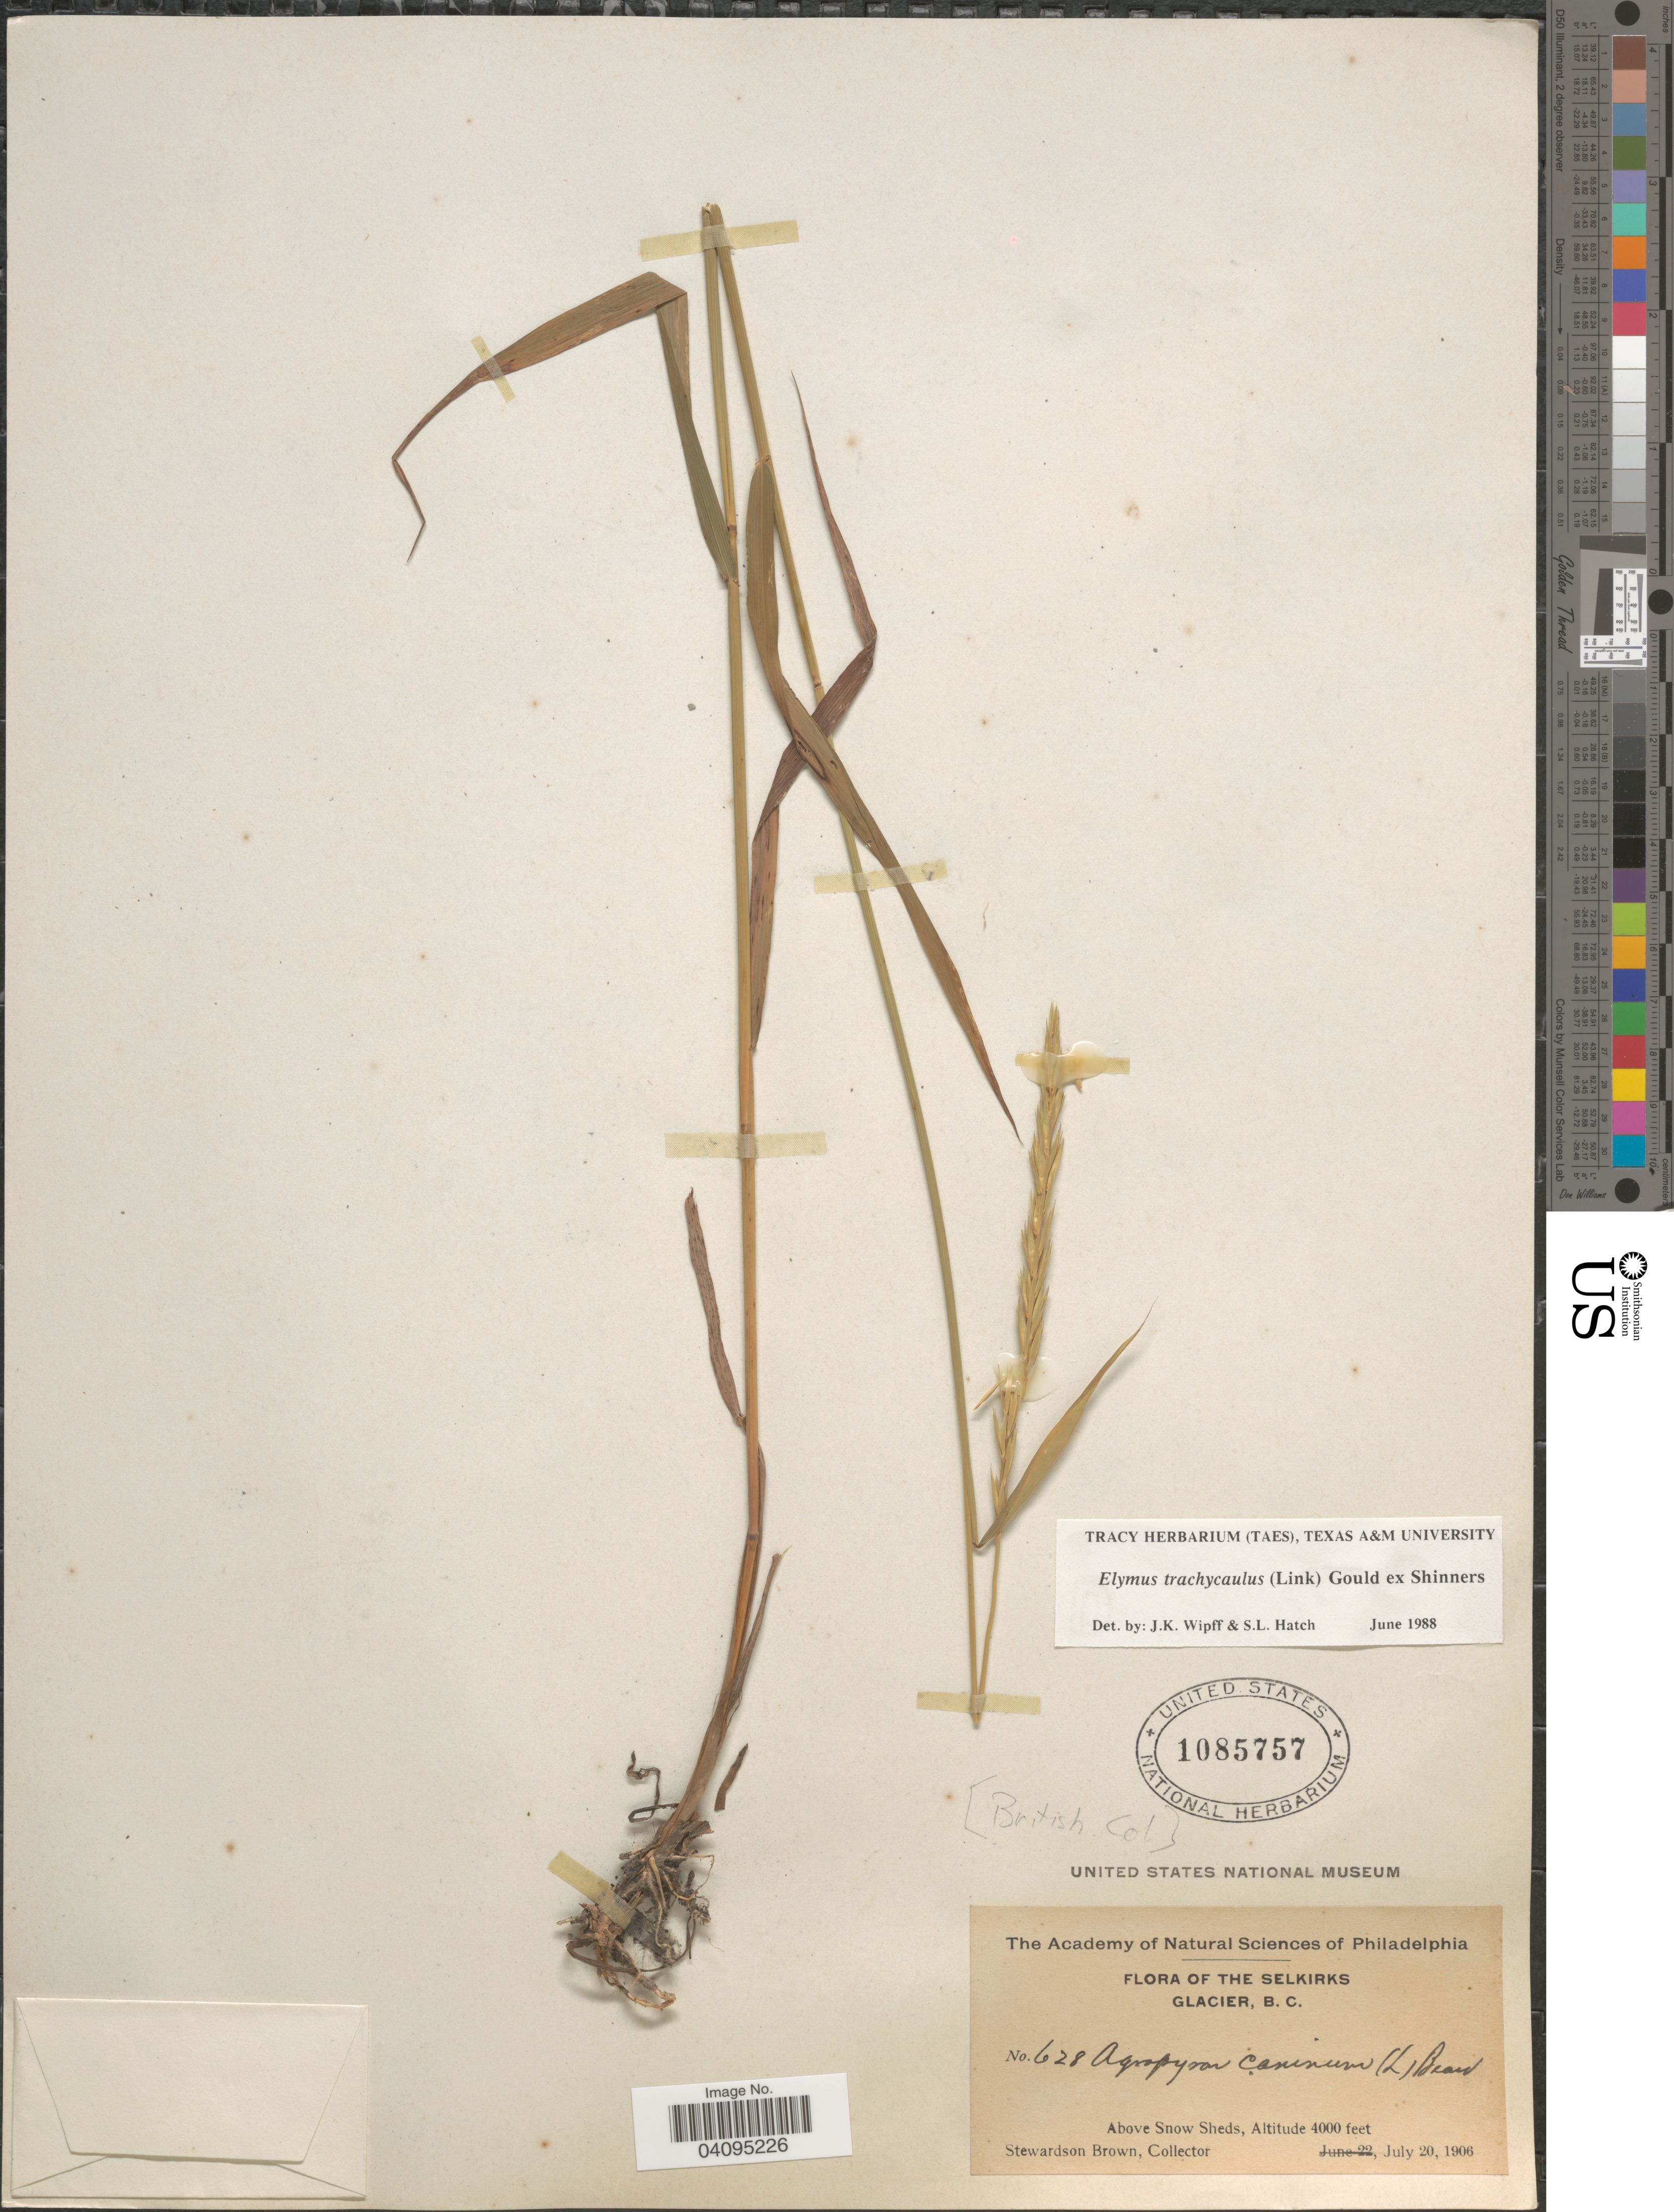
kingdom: Plantae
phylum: Tracheophyta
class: Liliopsida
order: Poales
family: Poaceae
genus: Elymus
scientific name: Elymus trachycaulus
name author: (Link) Gould ex Shinners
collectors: S. Brown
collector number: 628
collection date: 1906-07-20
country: Canada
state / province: British Columbia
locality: The Selkirks. Glacier, B.C. Above Snow Sheds.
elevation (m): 1219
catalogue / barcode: US 1085757